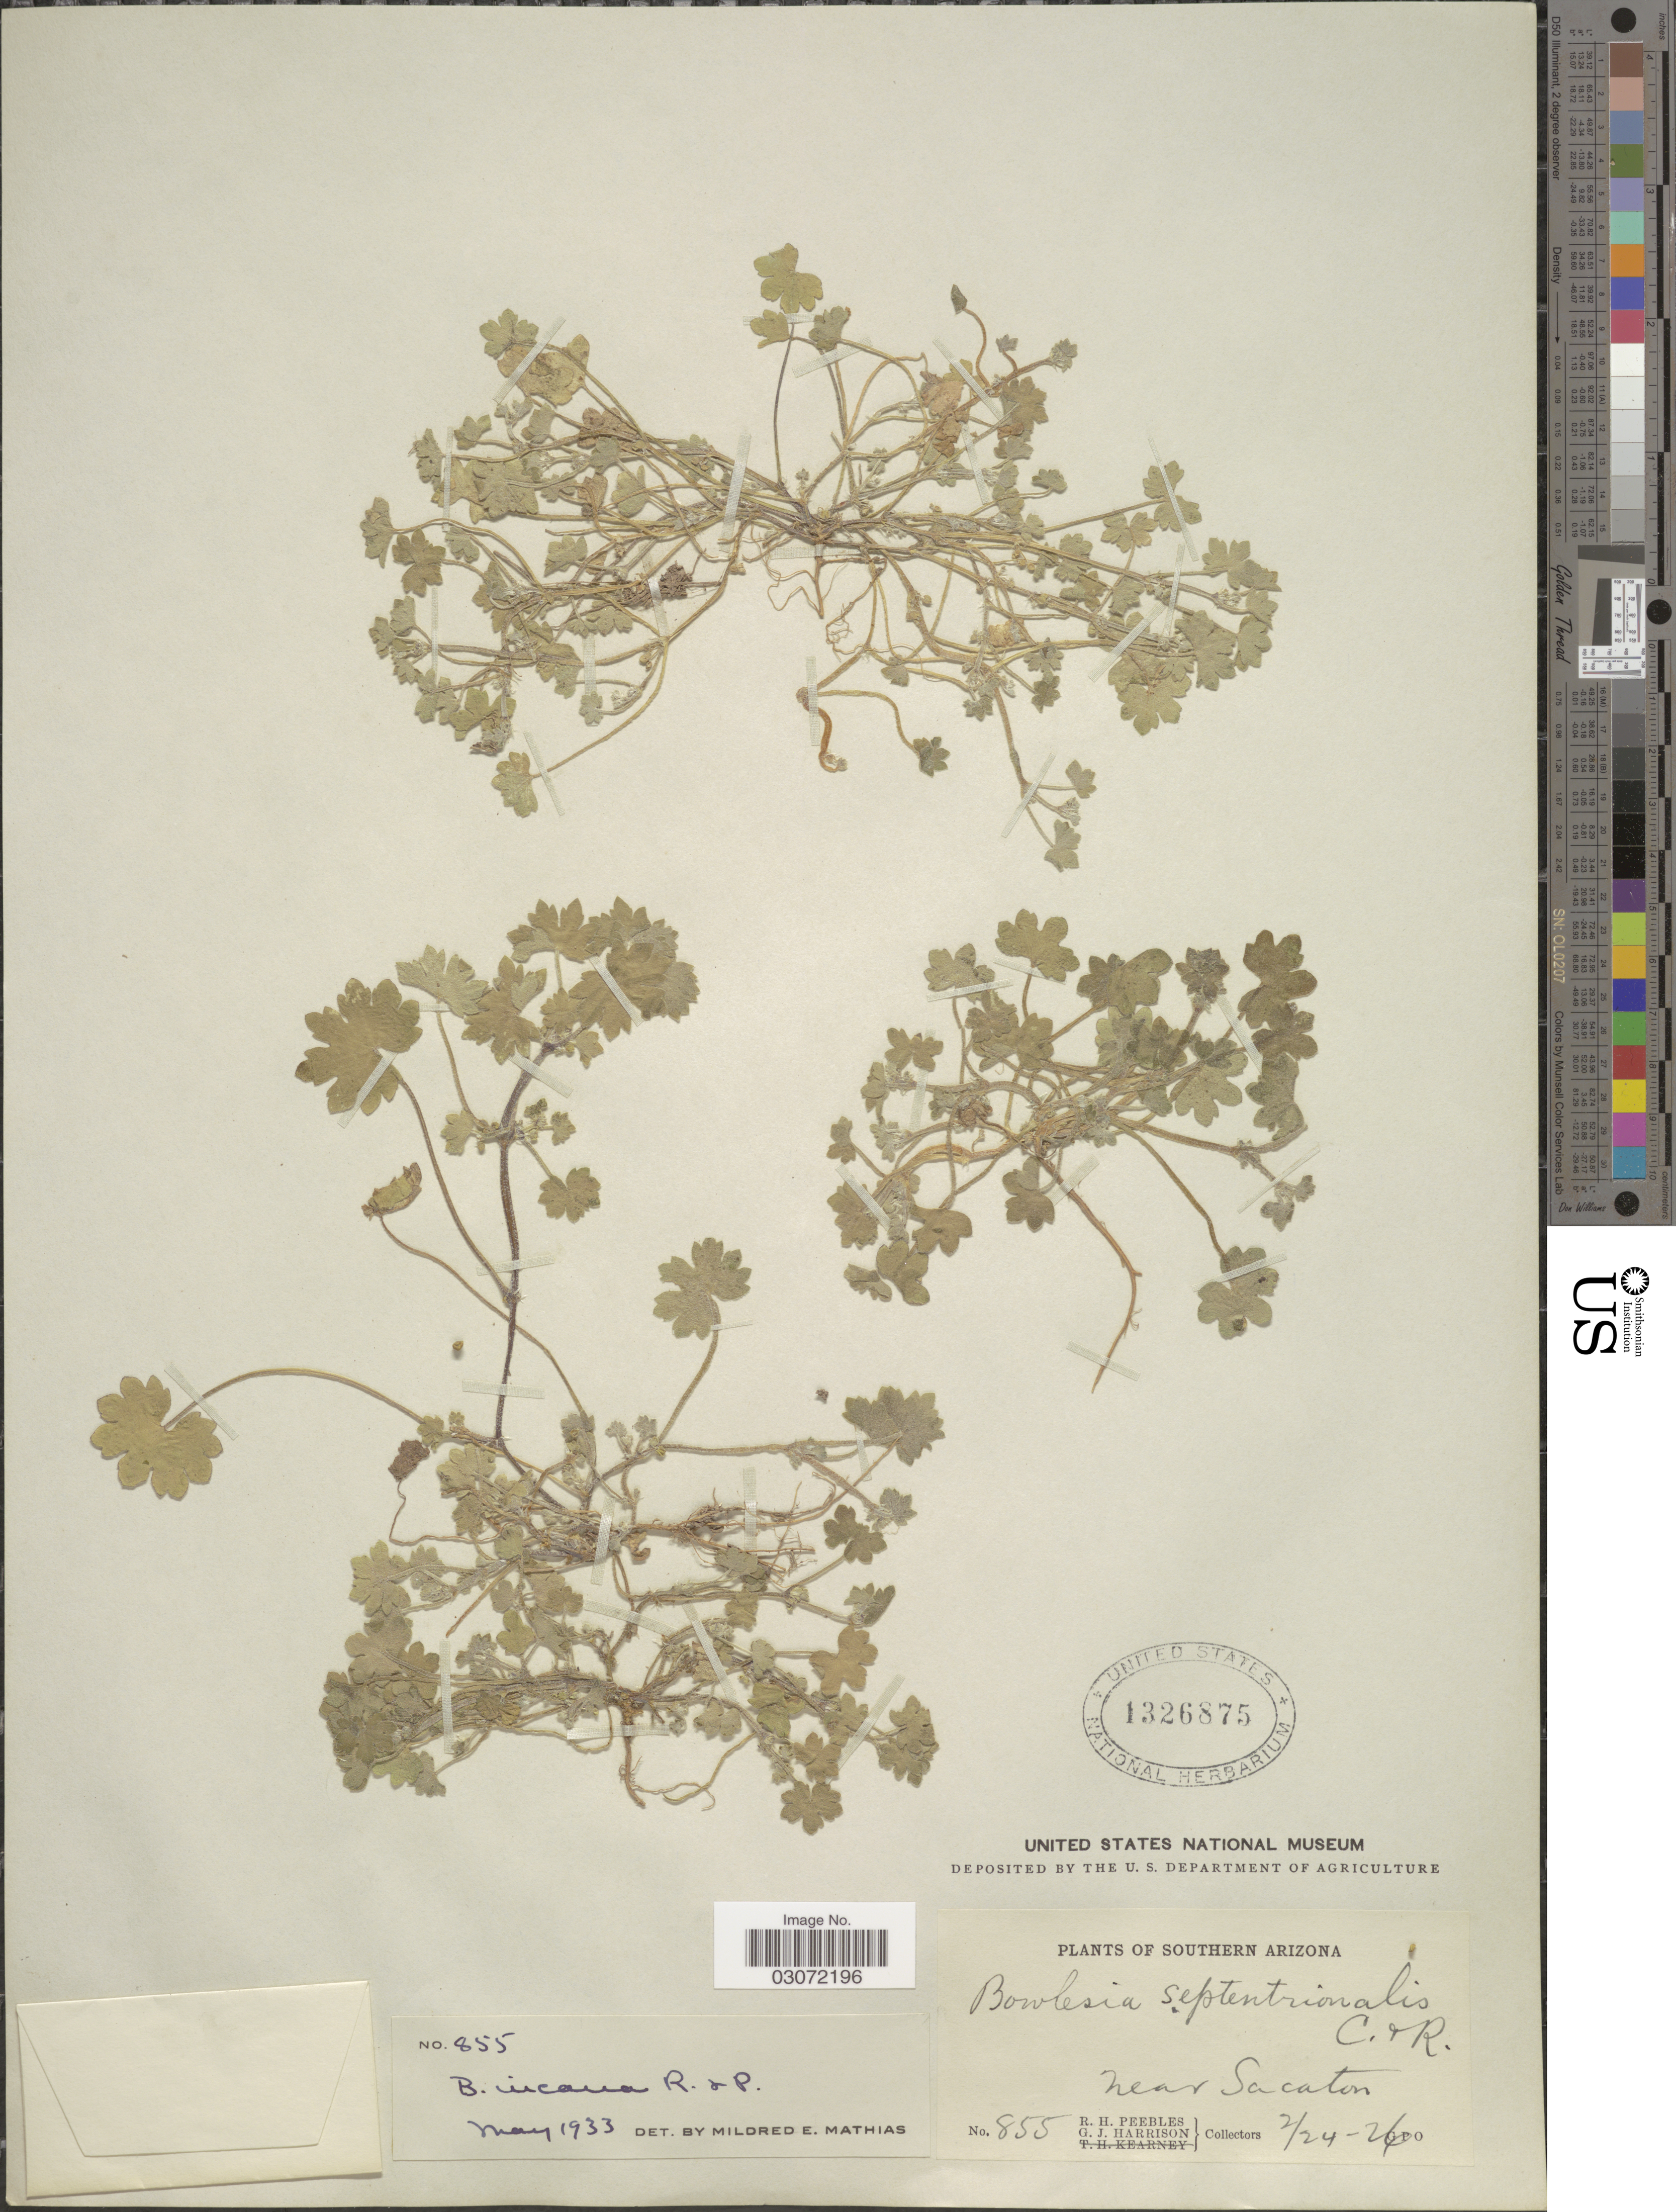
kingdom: Plantae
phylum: Tracheophyta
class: Magnoliopsida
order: Apiales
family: Apiaceae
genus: Bowlesia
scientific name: Bowlesia incana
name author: Ruiz & Pav.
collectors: R. H. Peebles & G. J. Harrison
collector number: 855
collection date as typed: Transcribed d/m/y: 24/2/26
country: United States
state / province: Arizona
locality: Southern Arizona. Near Sacaton.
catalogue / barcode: US 1326875